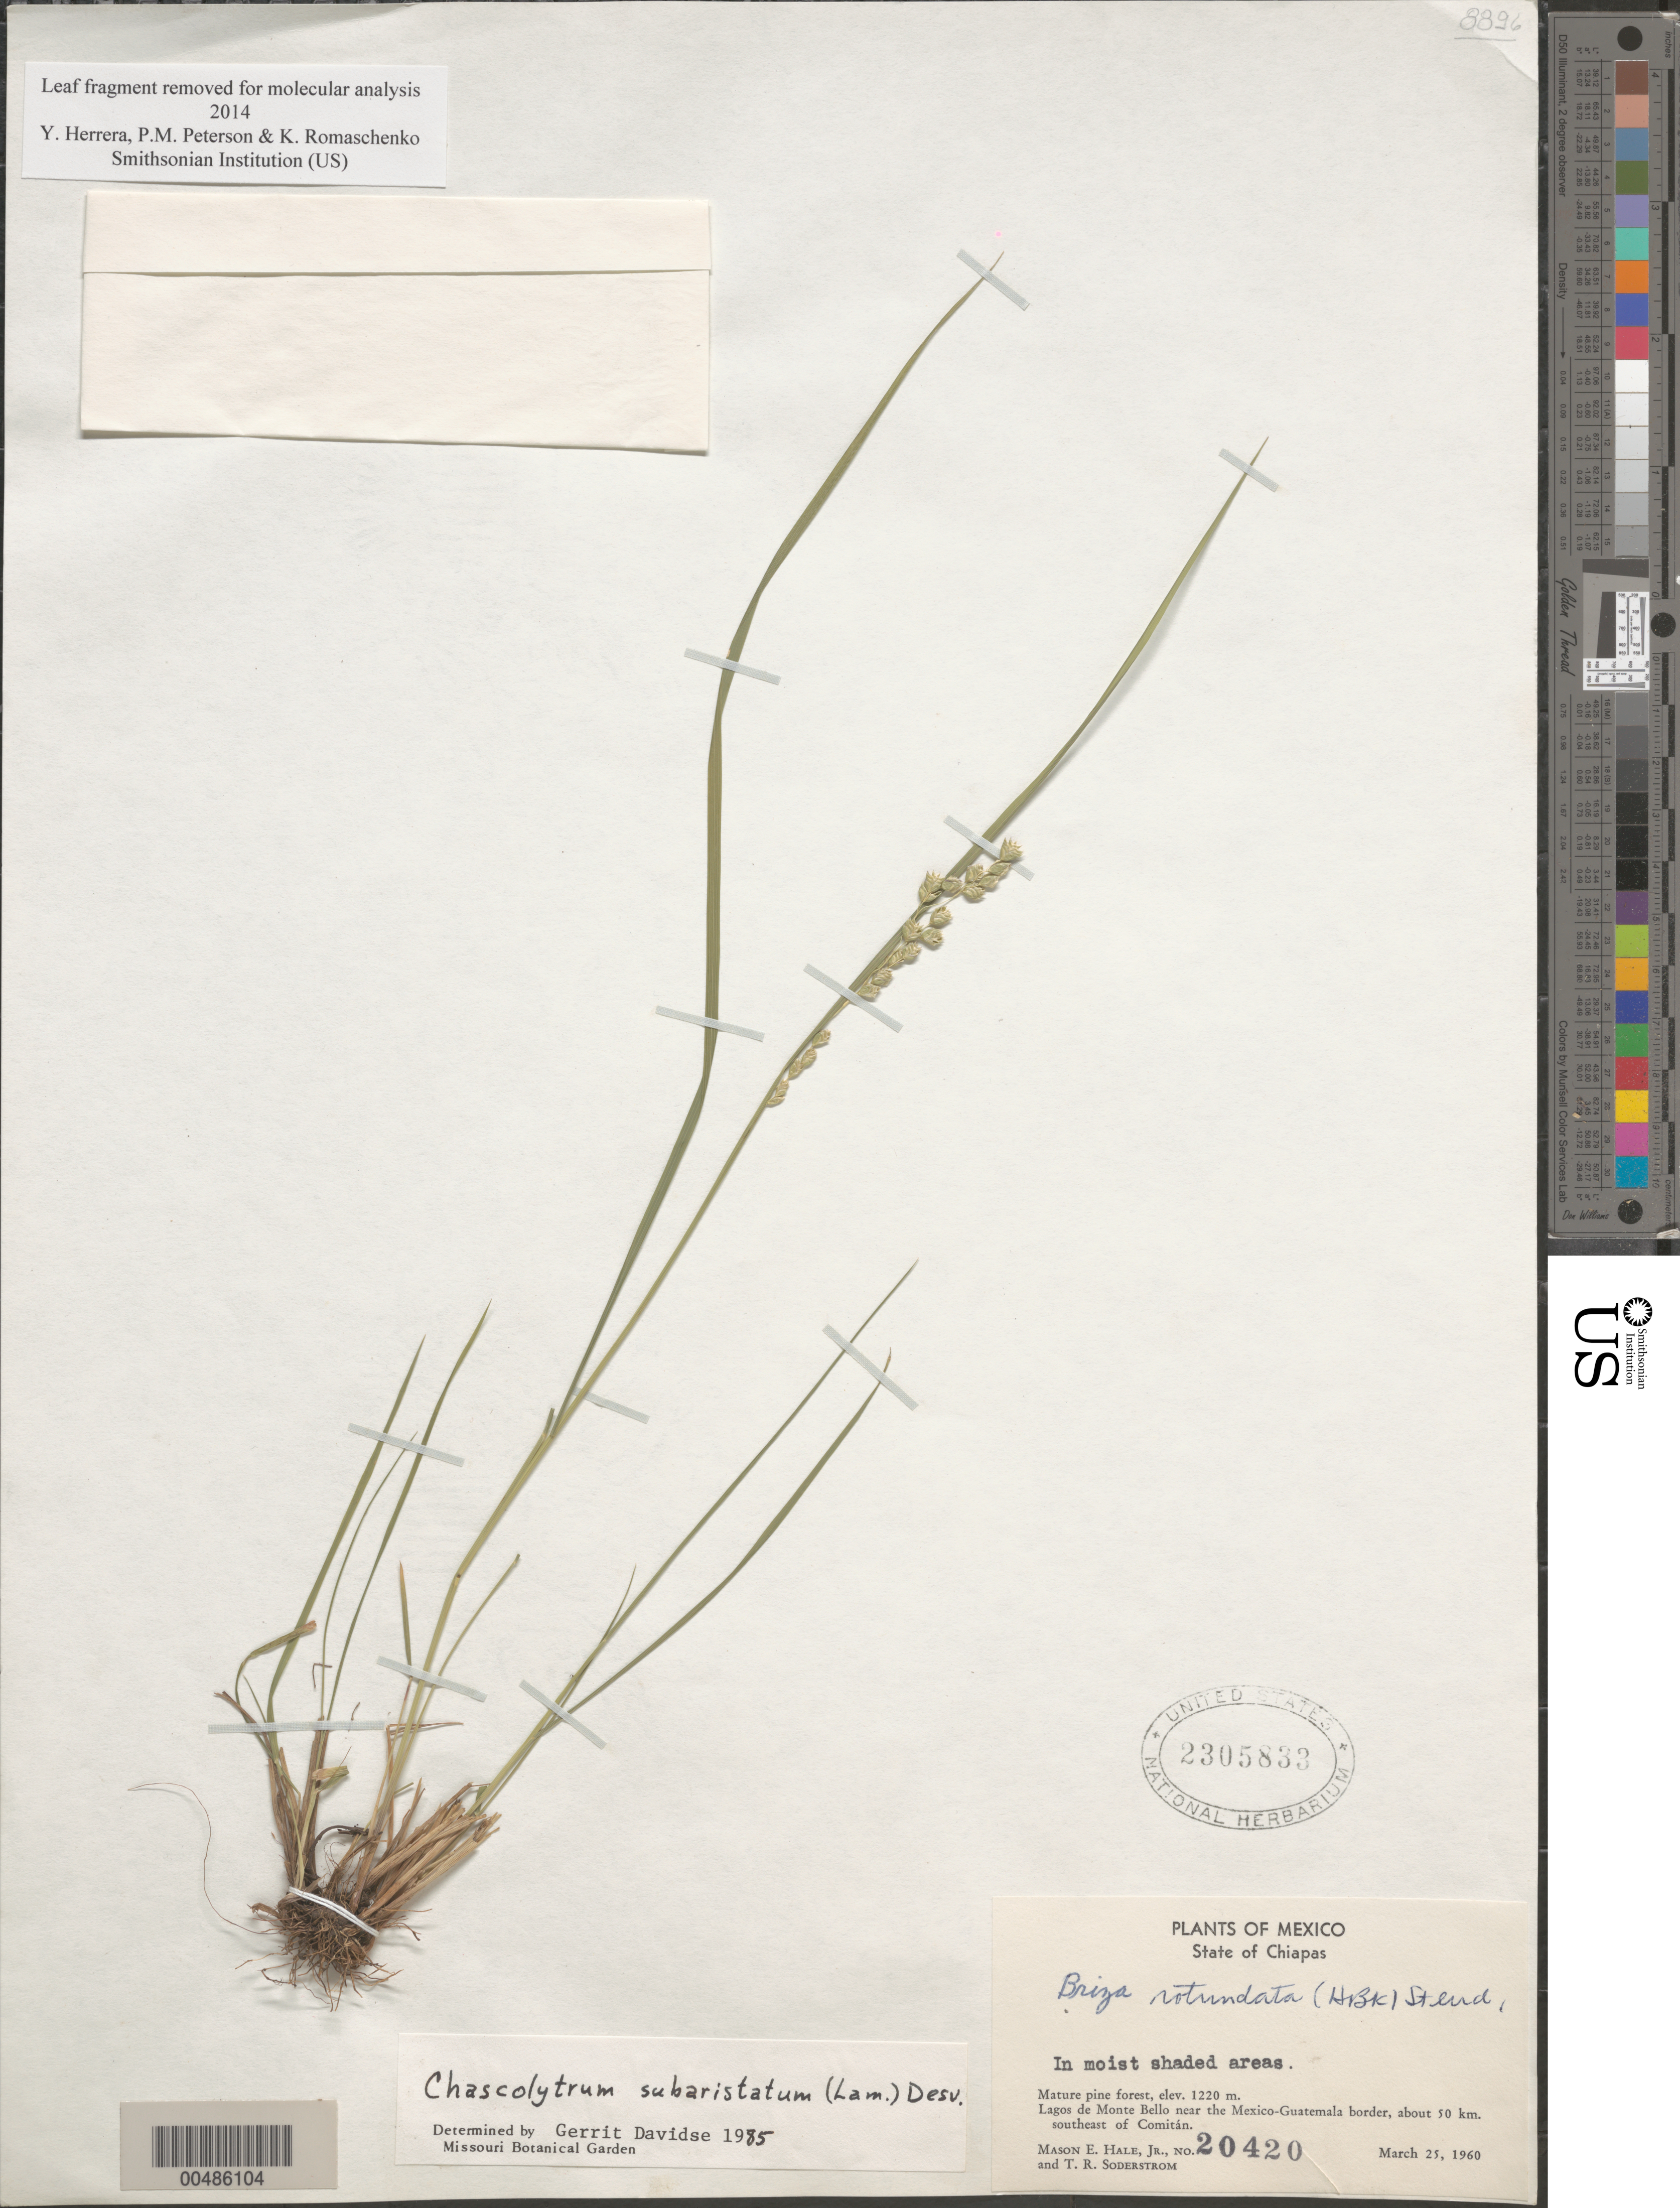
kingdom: Plantae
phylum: Tracheophyta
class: Liliopsida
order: Poales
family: Poaceae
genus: Chascolytrum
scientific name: Chascolytrum subaristatum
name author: (Lam.) Desv.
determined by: Davidse, Gerrit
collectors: M. Hale & T. R. Soderstrom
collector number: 20420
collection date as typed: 25 Mar 1960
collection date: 1960-03-25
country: Mexico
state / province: Chiapas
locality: Lagos de Monte Bello near the Mexico-Guatemala border, about 50 km SE of Comitán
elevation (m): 1220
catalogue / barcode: US 2305833